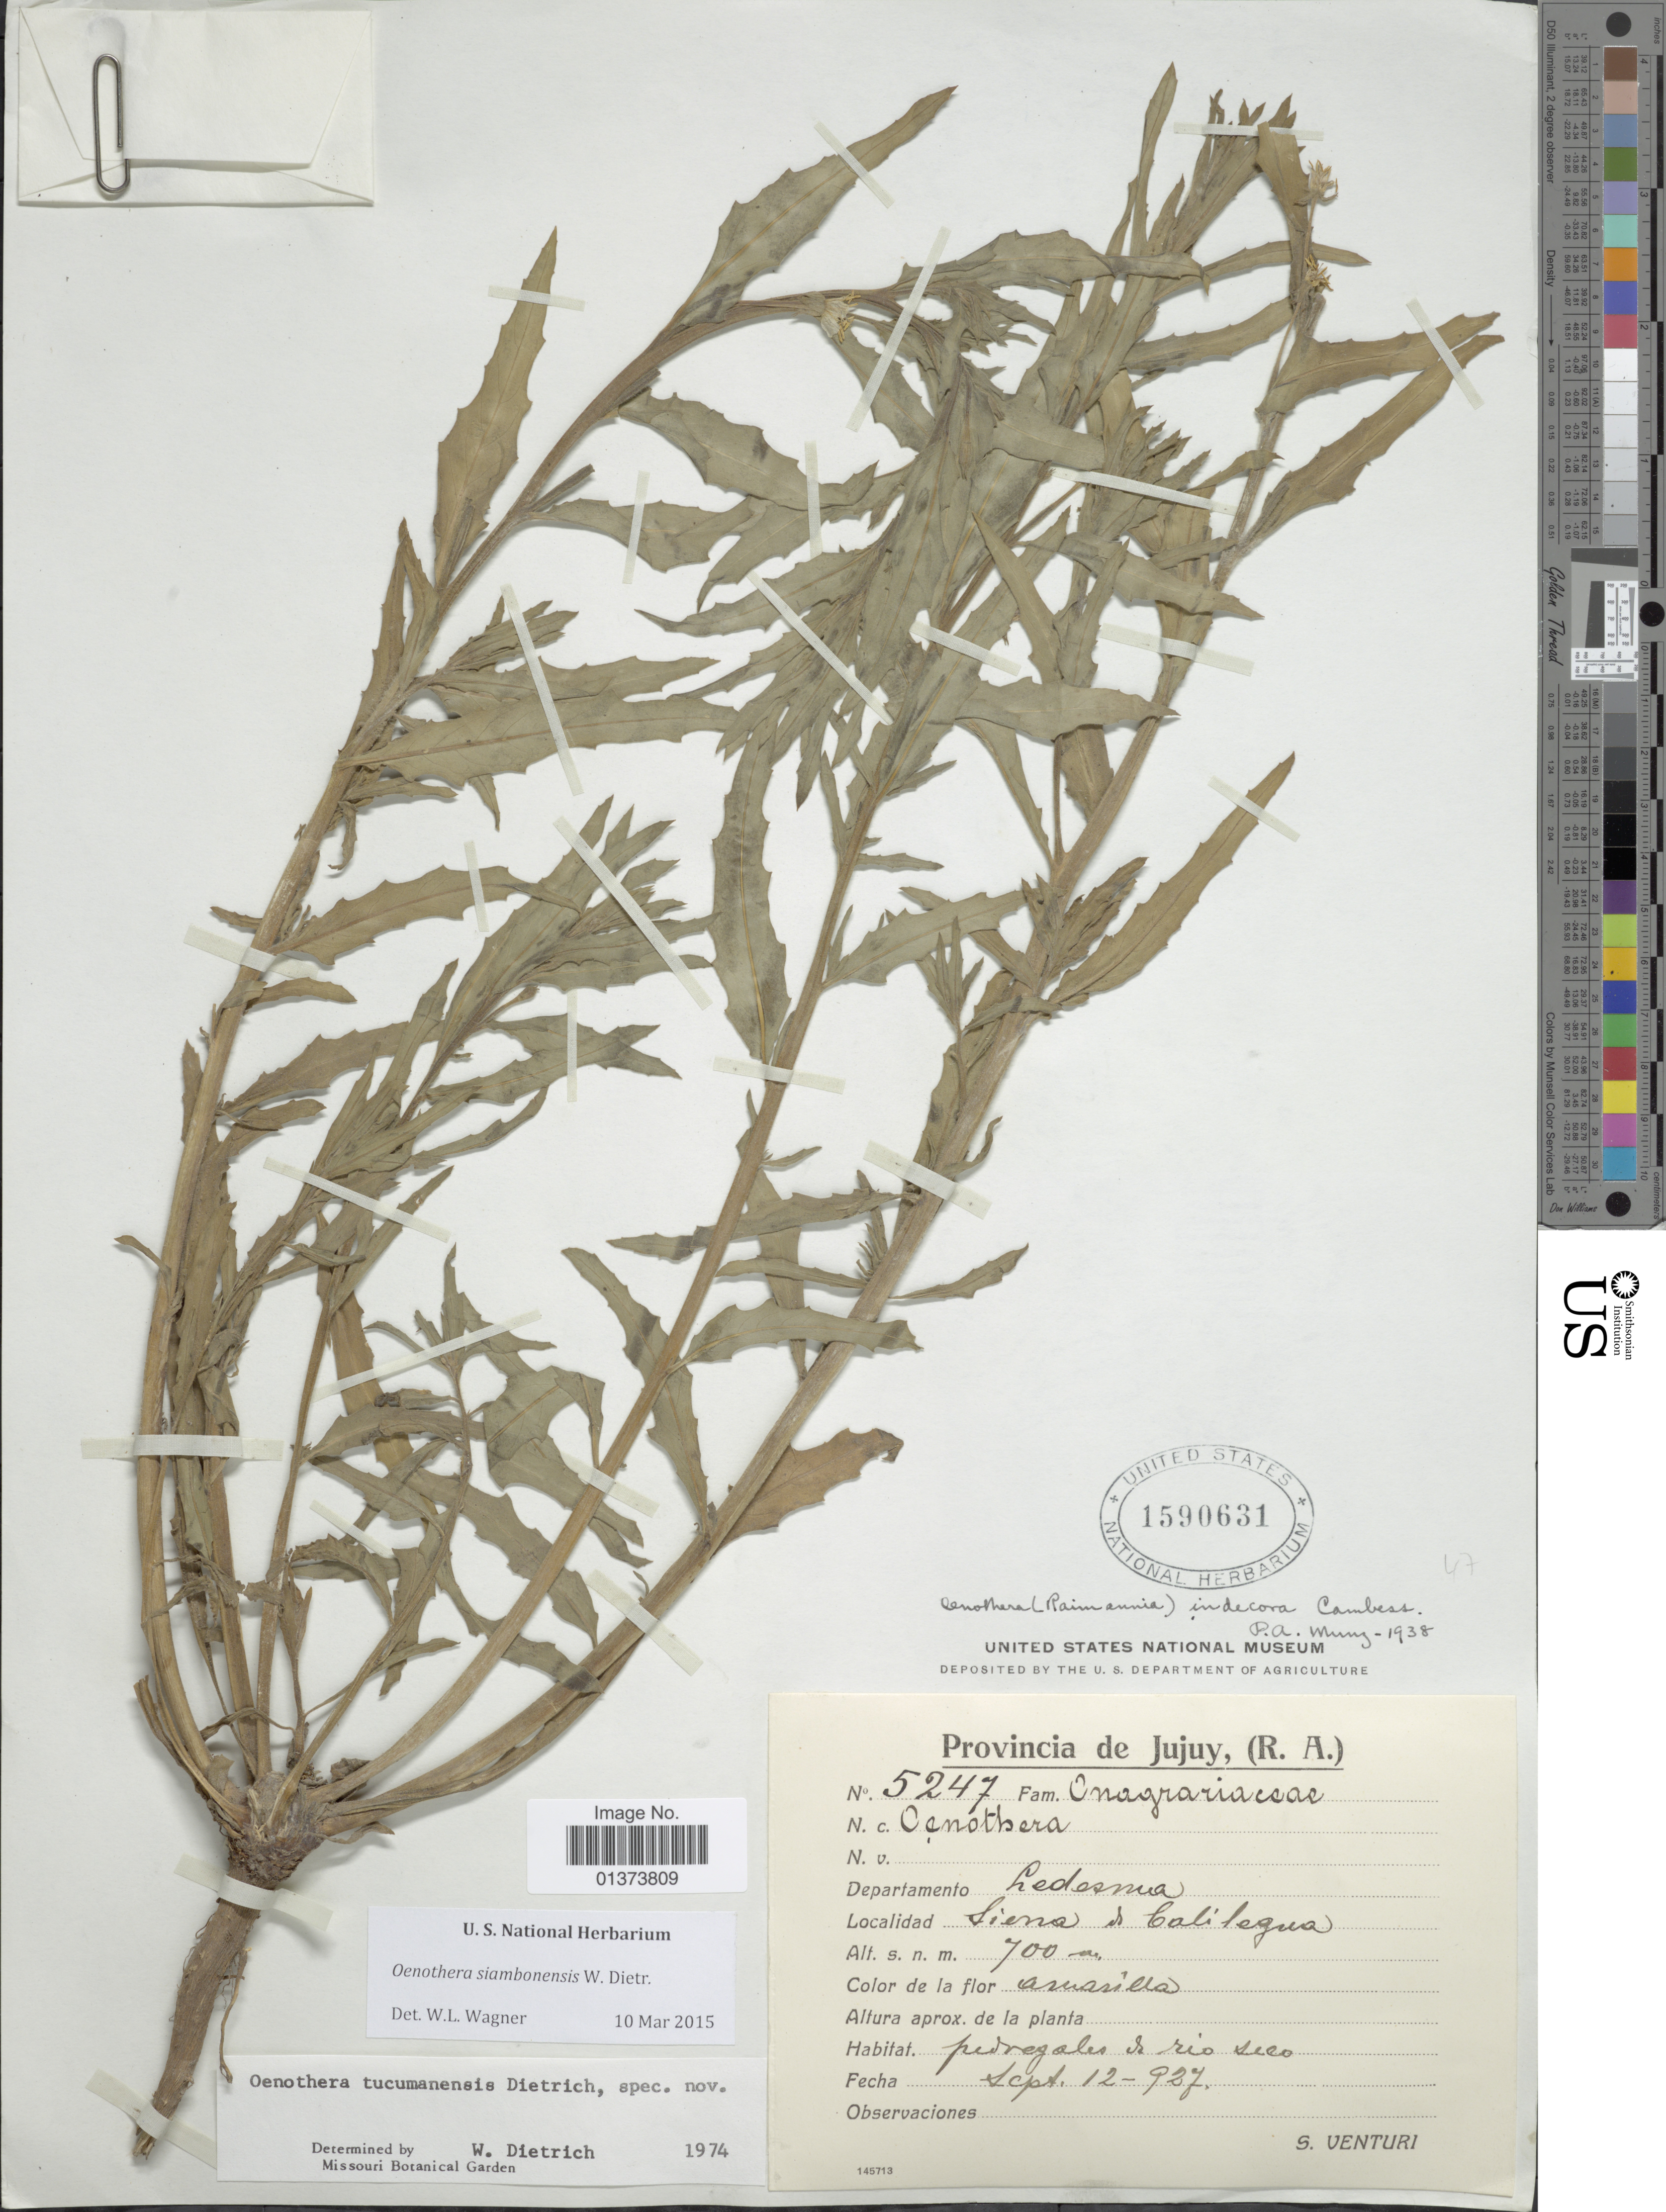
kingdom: Plantae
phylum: Tracheophyta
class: Magnoliopsida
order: Myrtales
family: Onagraceae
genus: Oenothera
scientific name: Oenothera siambonensis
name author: W. Dietr.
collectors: S. Venturi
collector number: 5247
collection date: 1927-09-12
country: Argentina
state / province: Jujuy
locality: Departamento Ledesma, Sierra de Calilegua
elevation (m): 700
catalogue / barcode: US 1590631